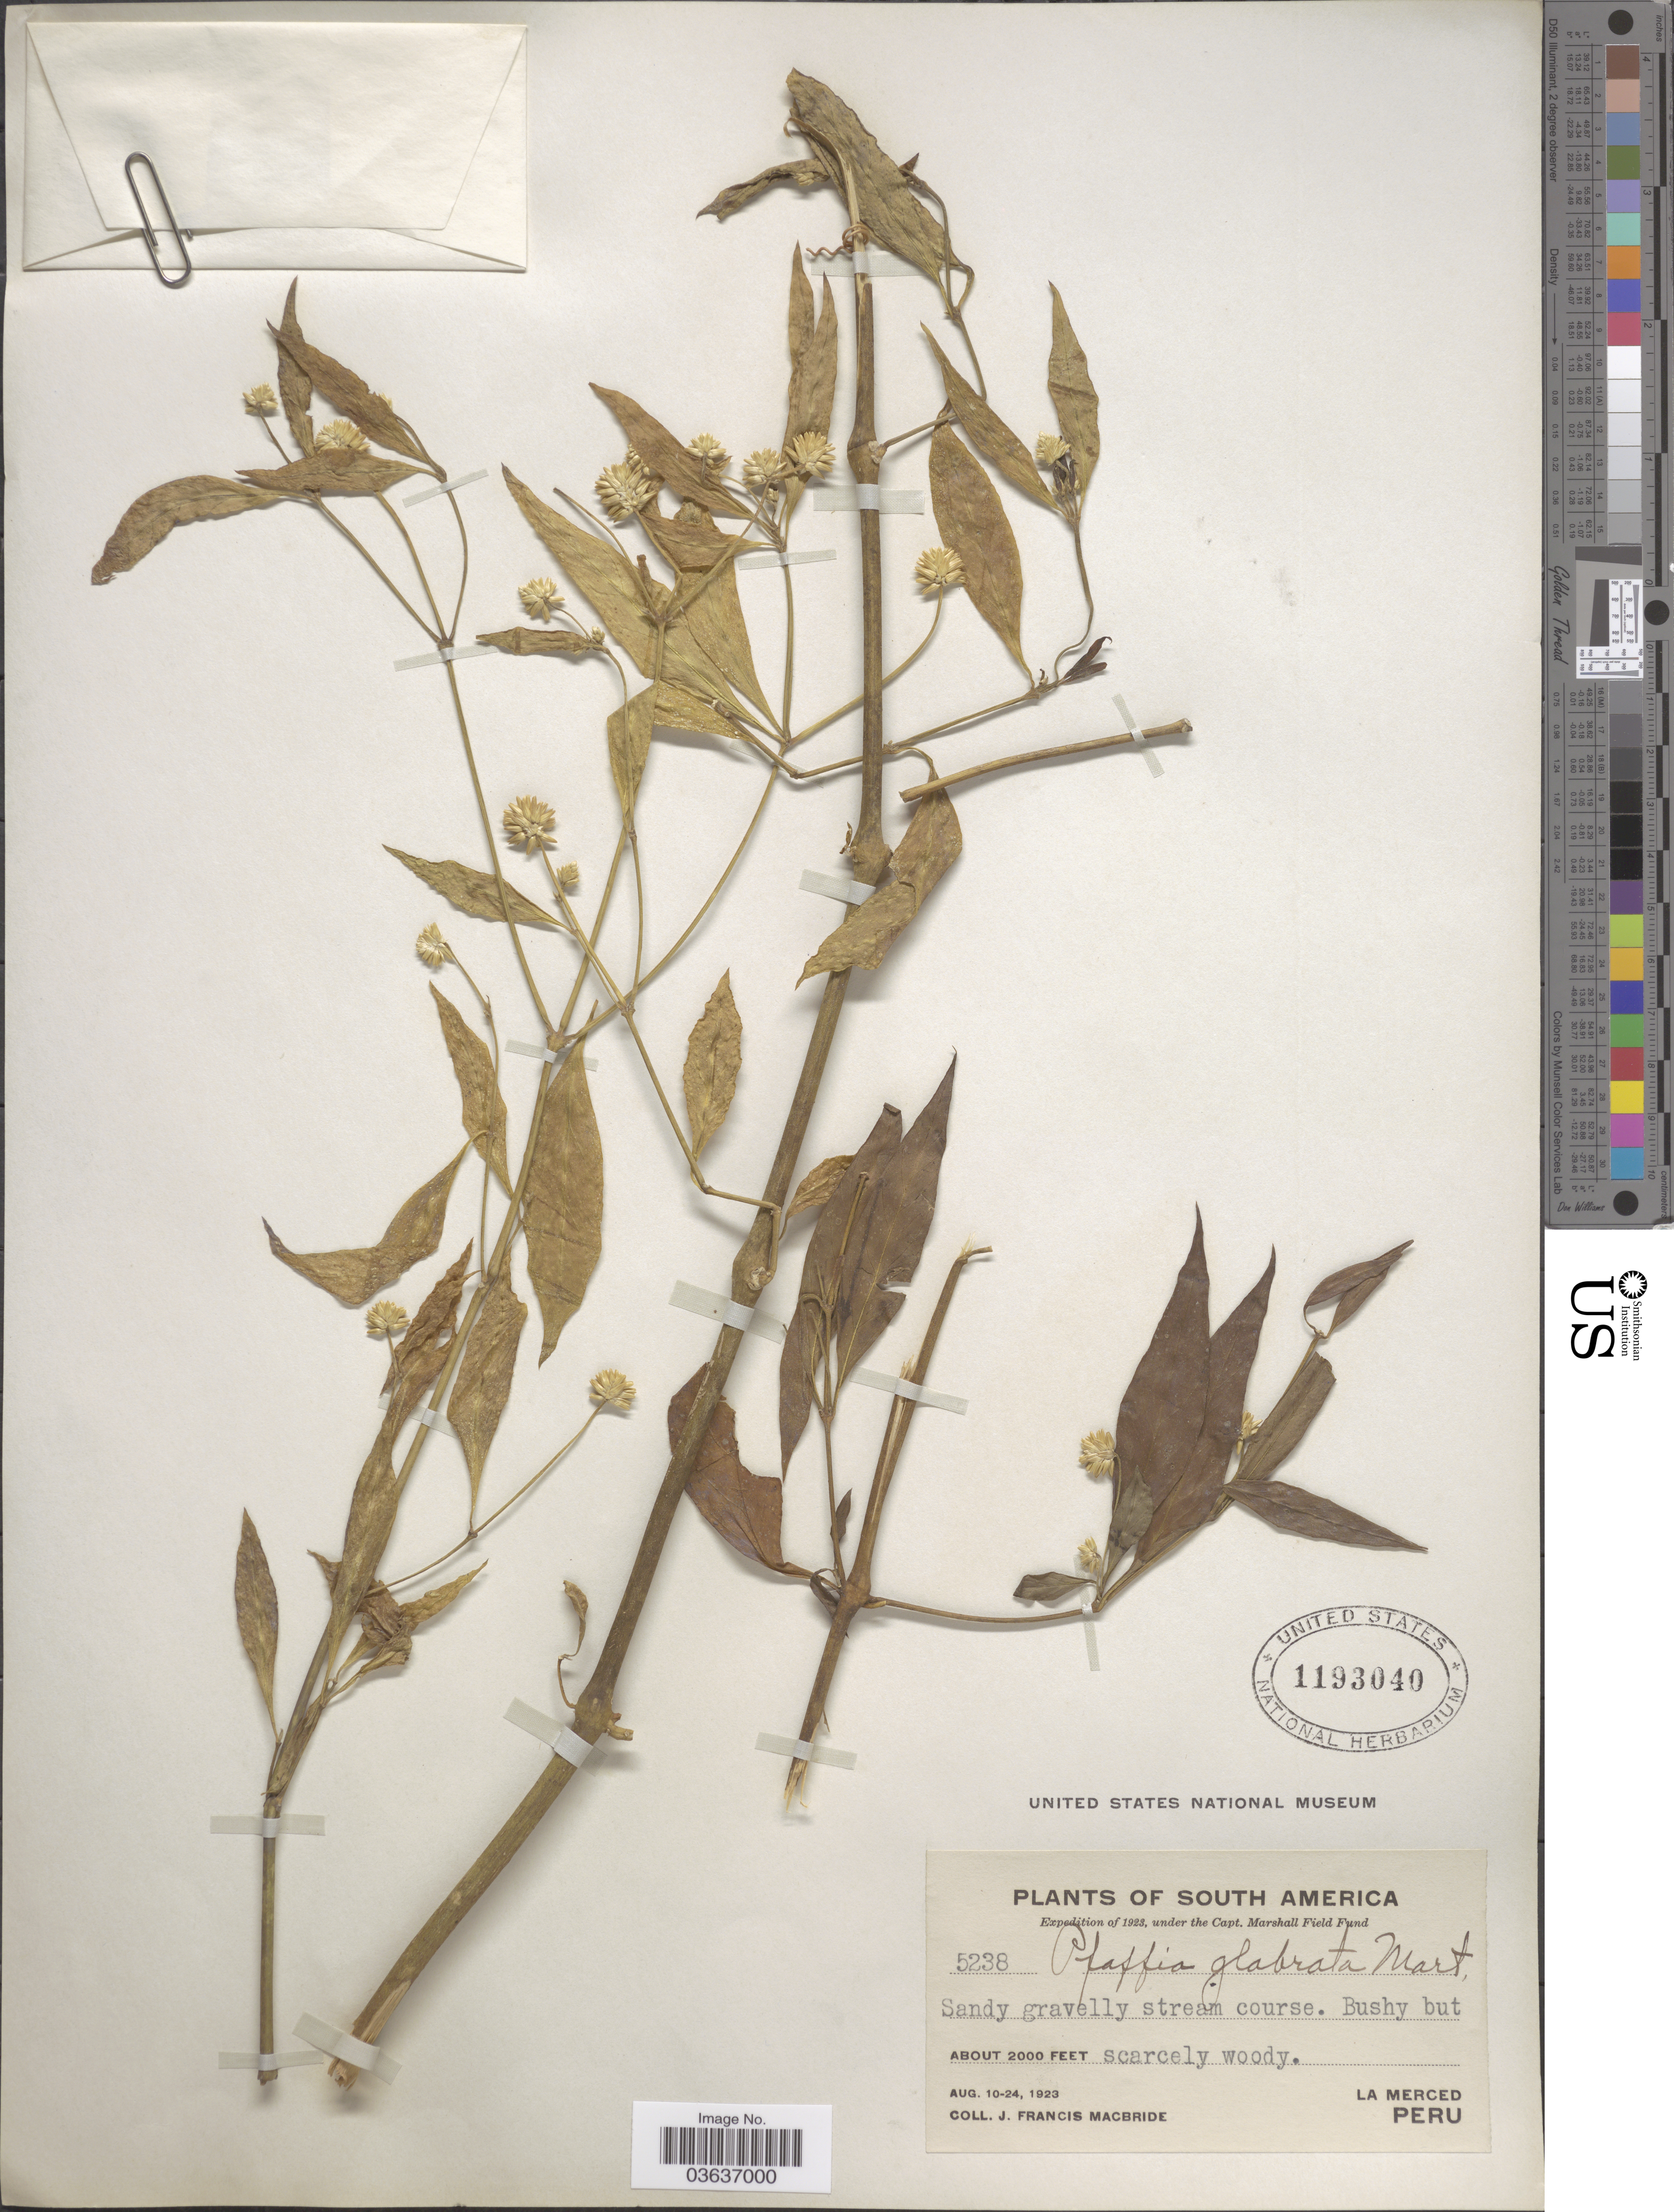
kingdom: Plantae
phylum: Tracheophyta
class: Magnoliopsida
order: Caryophyllales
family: Amaranthaceae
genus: Alternanthera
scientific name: Alternanthera sp.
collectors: J. F. Macbride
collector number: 5238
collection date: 1923-08-10/1923-08-24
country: Peru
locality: La Merced.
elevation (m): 610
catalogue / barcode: US 1193040